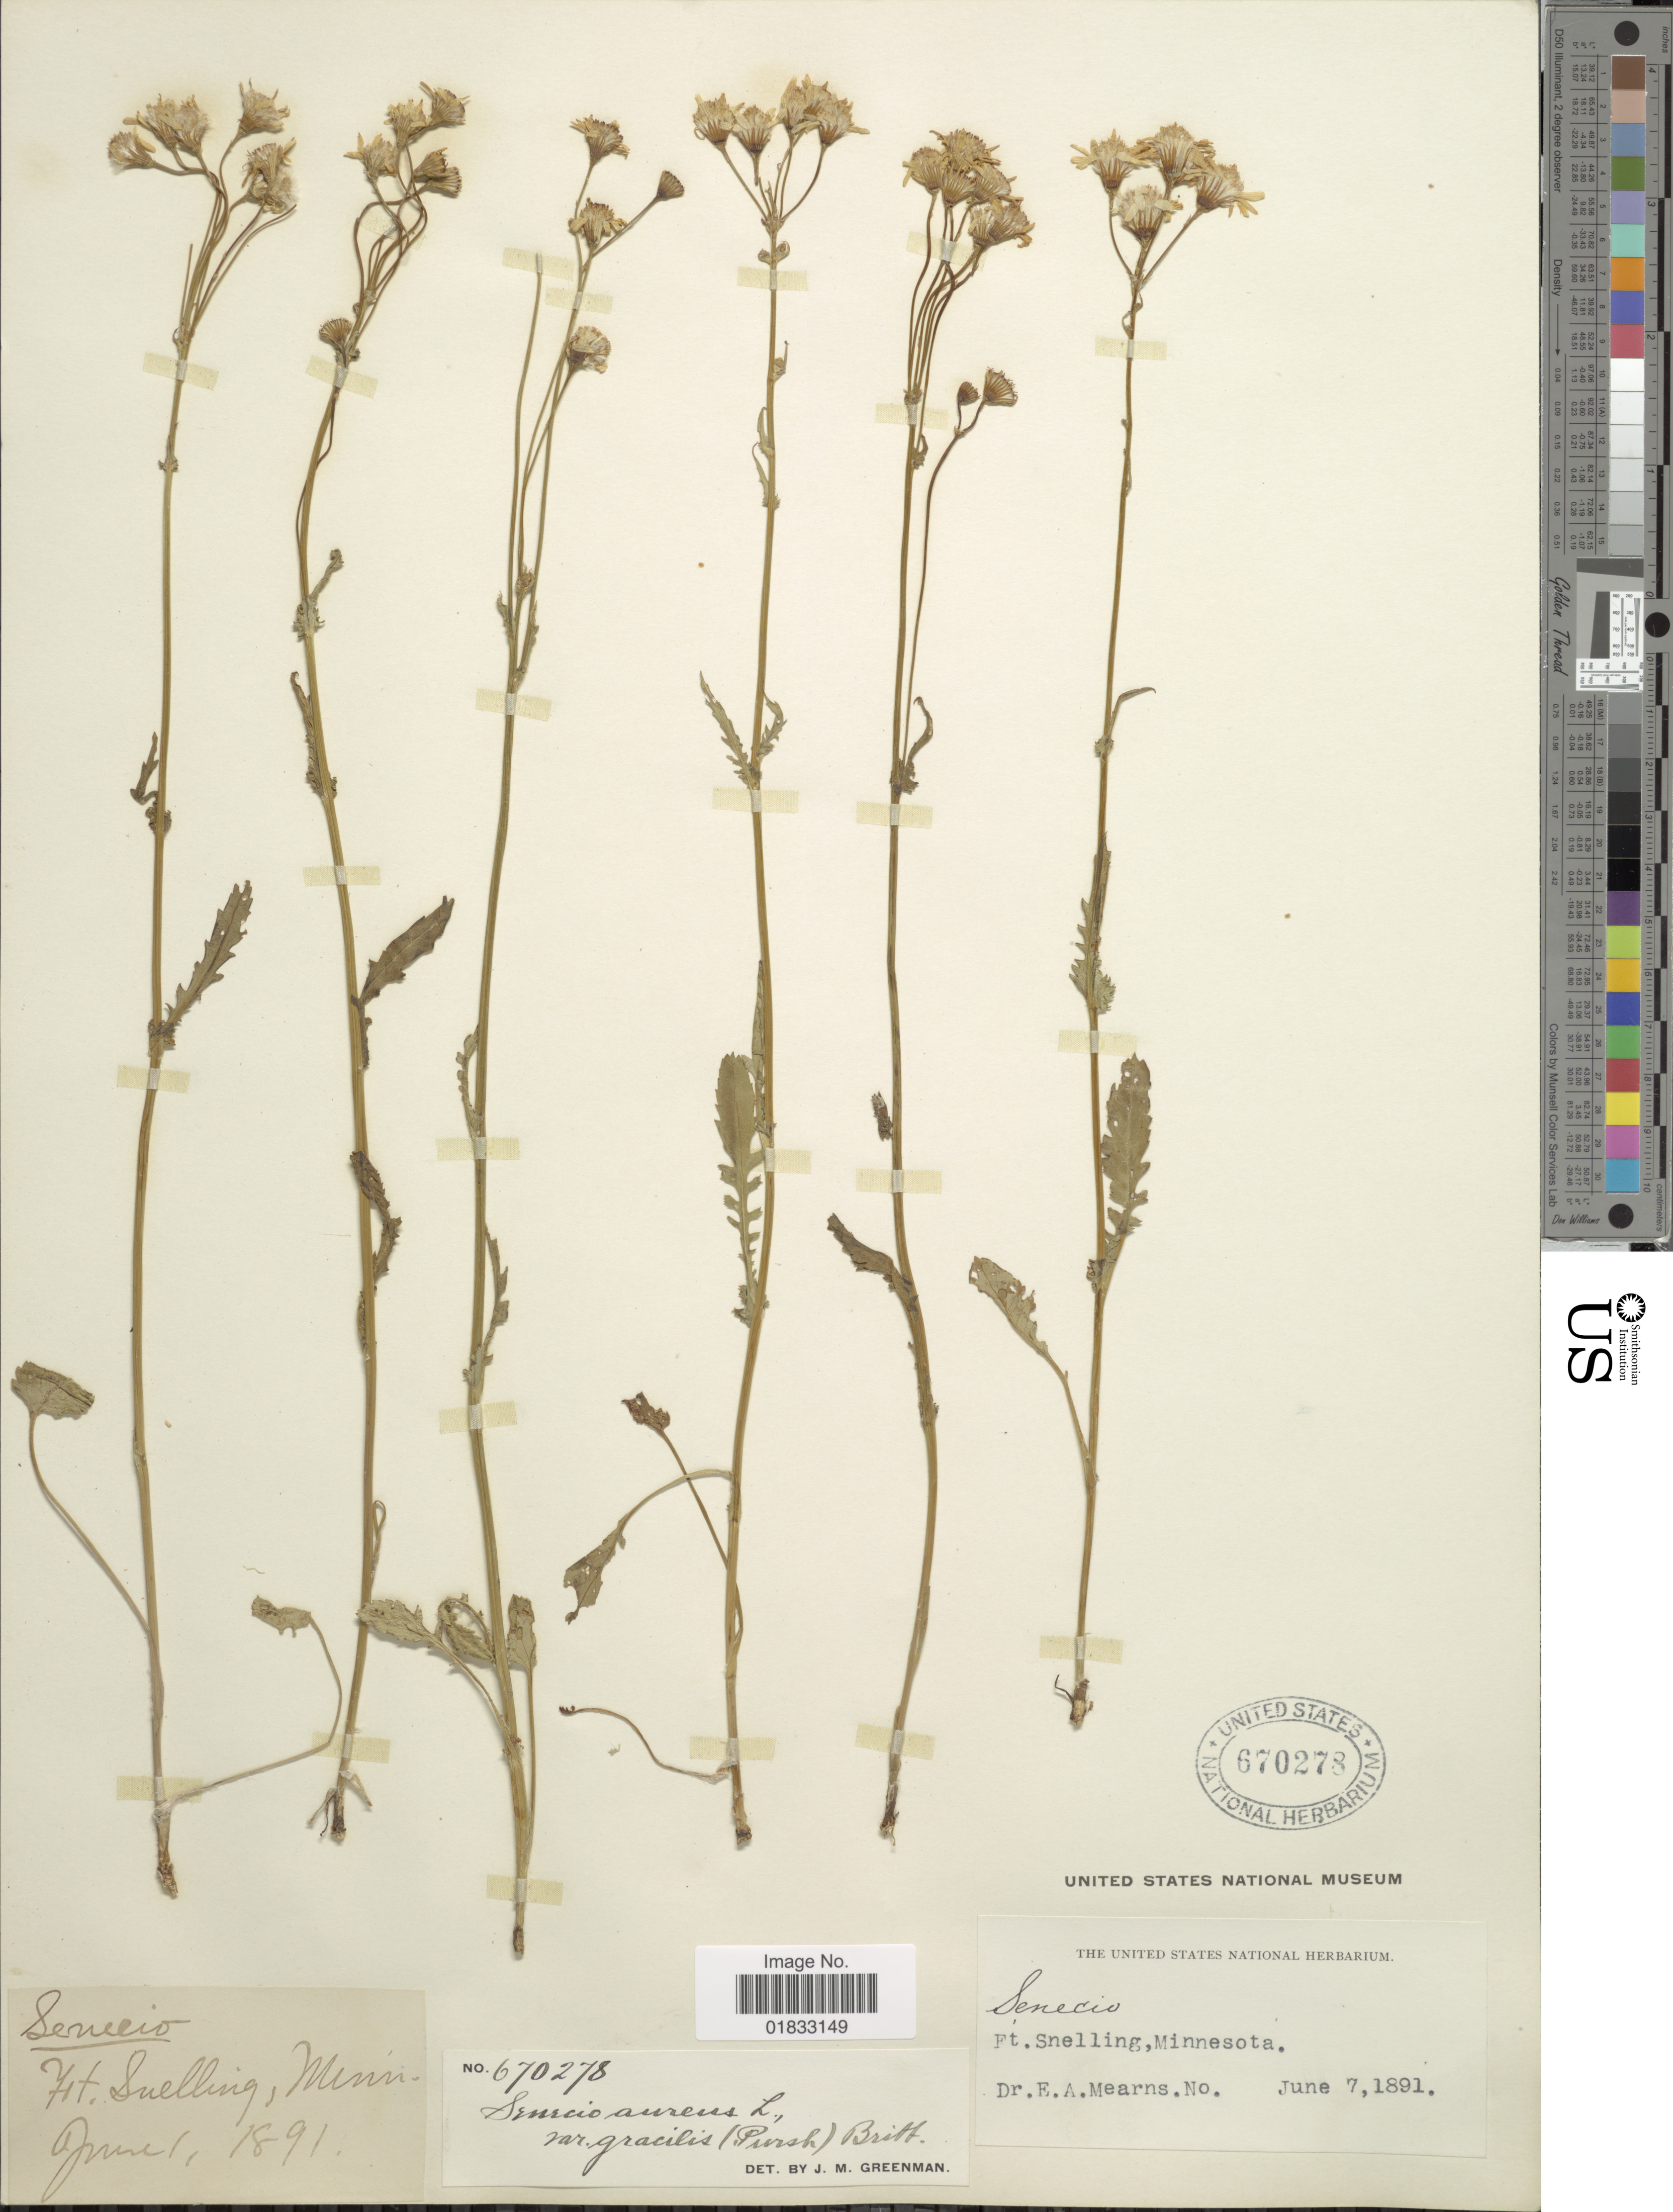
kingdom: Plantae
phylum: Tracheophyta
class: Magnoliopsida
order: Asterales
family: Asteraceae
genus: Packera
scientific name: Packera aurea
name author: (L.) Á. Löve & D. Löve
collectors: E. A. Mearns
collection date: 1891-06-01/1891-06-07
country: United States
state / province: Minnesota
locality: Ft. Snelling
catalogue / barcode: US 670278